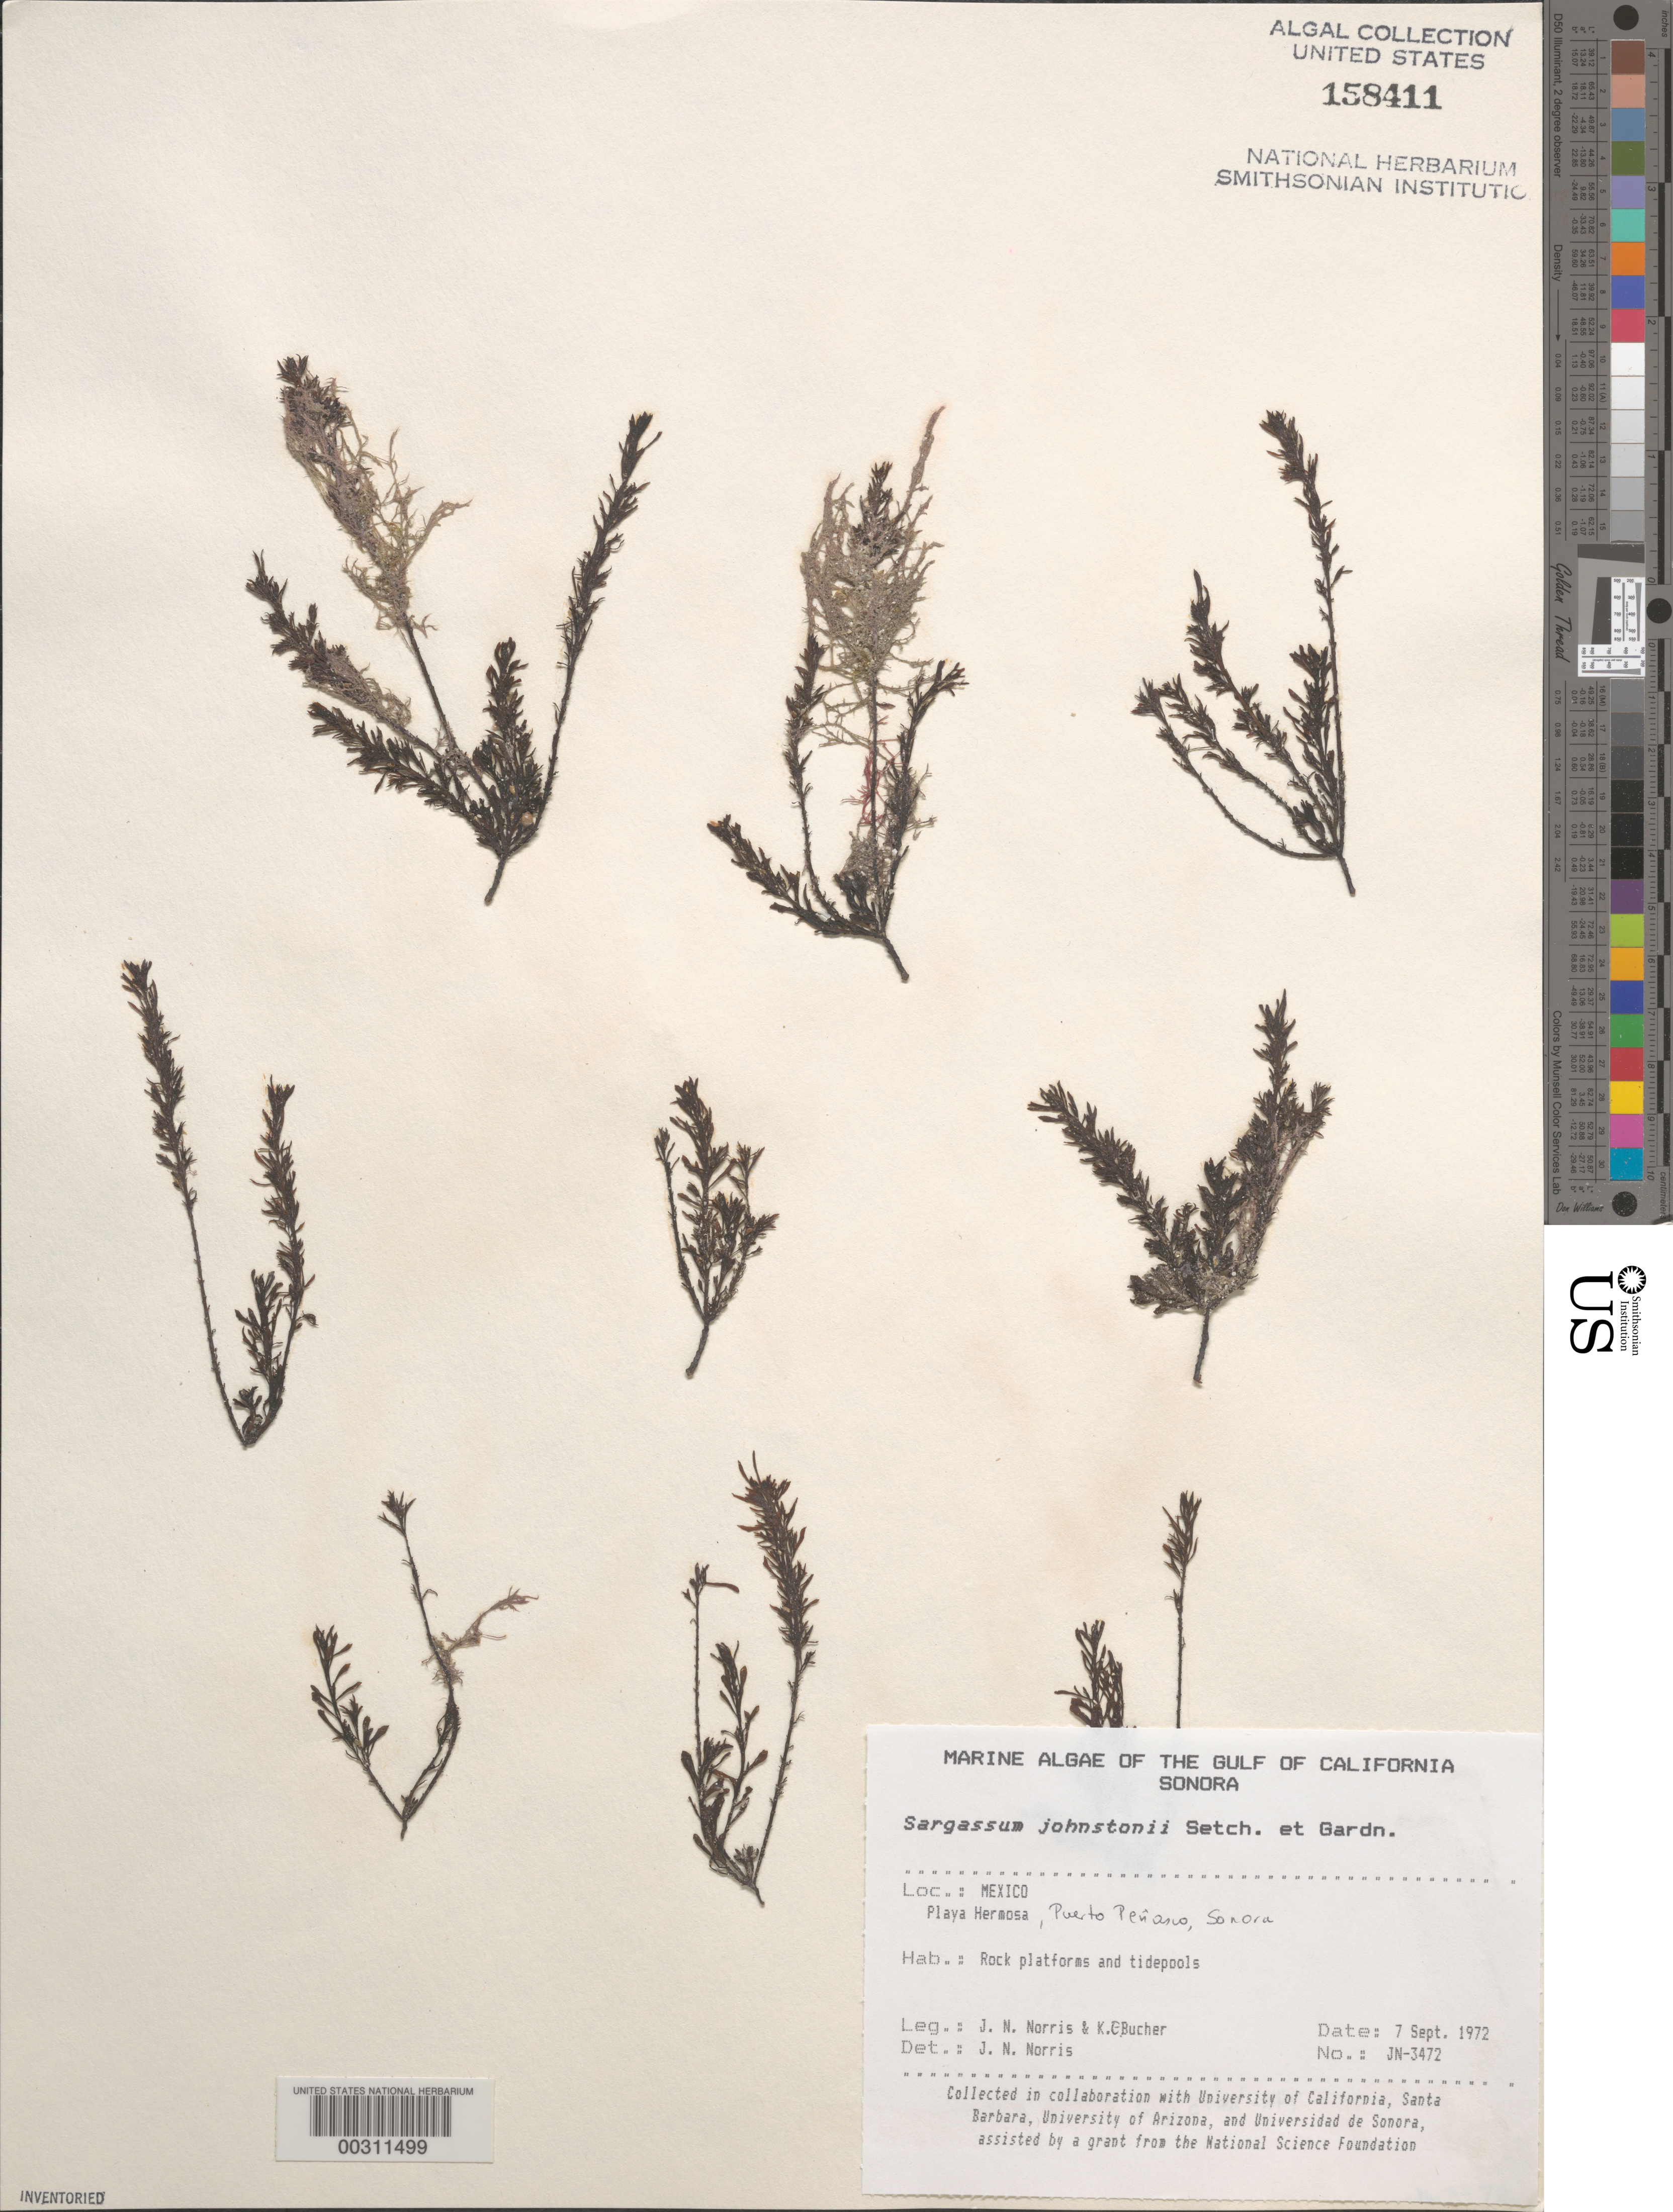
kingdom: Chromista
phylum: Ochrophyta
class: Phaeophyceae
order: Fucales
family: Sargassaceae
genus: Sargassum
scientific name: Sargassum johnstonii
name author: Setchell & N.L. Gardner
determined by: Norris, James N.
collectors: J. N. Norris & K. E. Bucher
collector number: JN-3472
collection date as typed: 07 Sep 1972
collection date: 1972-09-07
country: Mexico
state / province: Sonora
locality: Playa Hermosa, Puerto Penasco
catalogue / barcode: US 158411